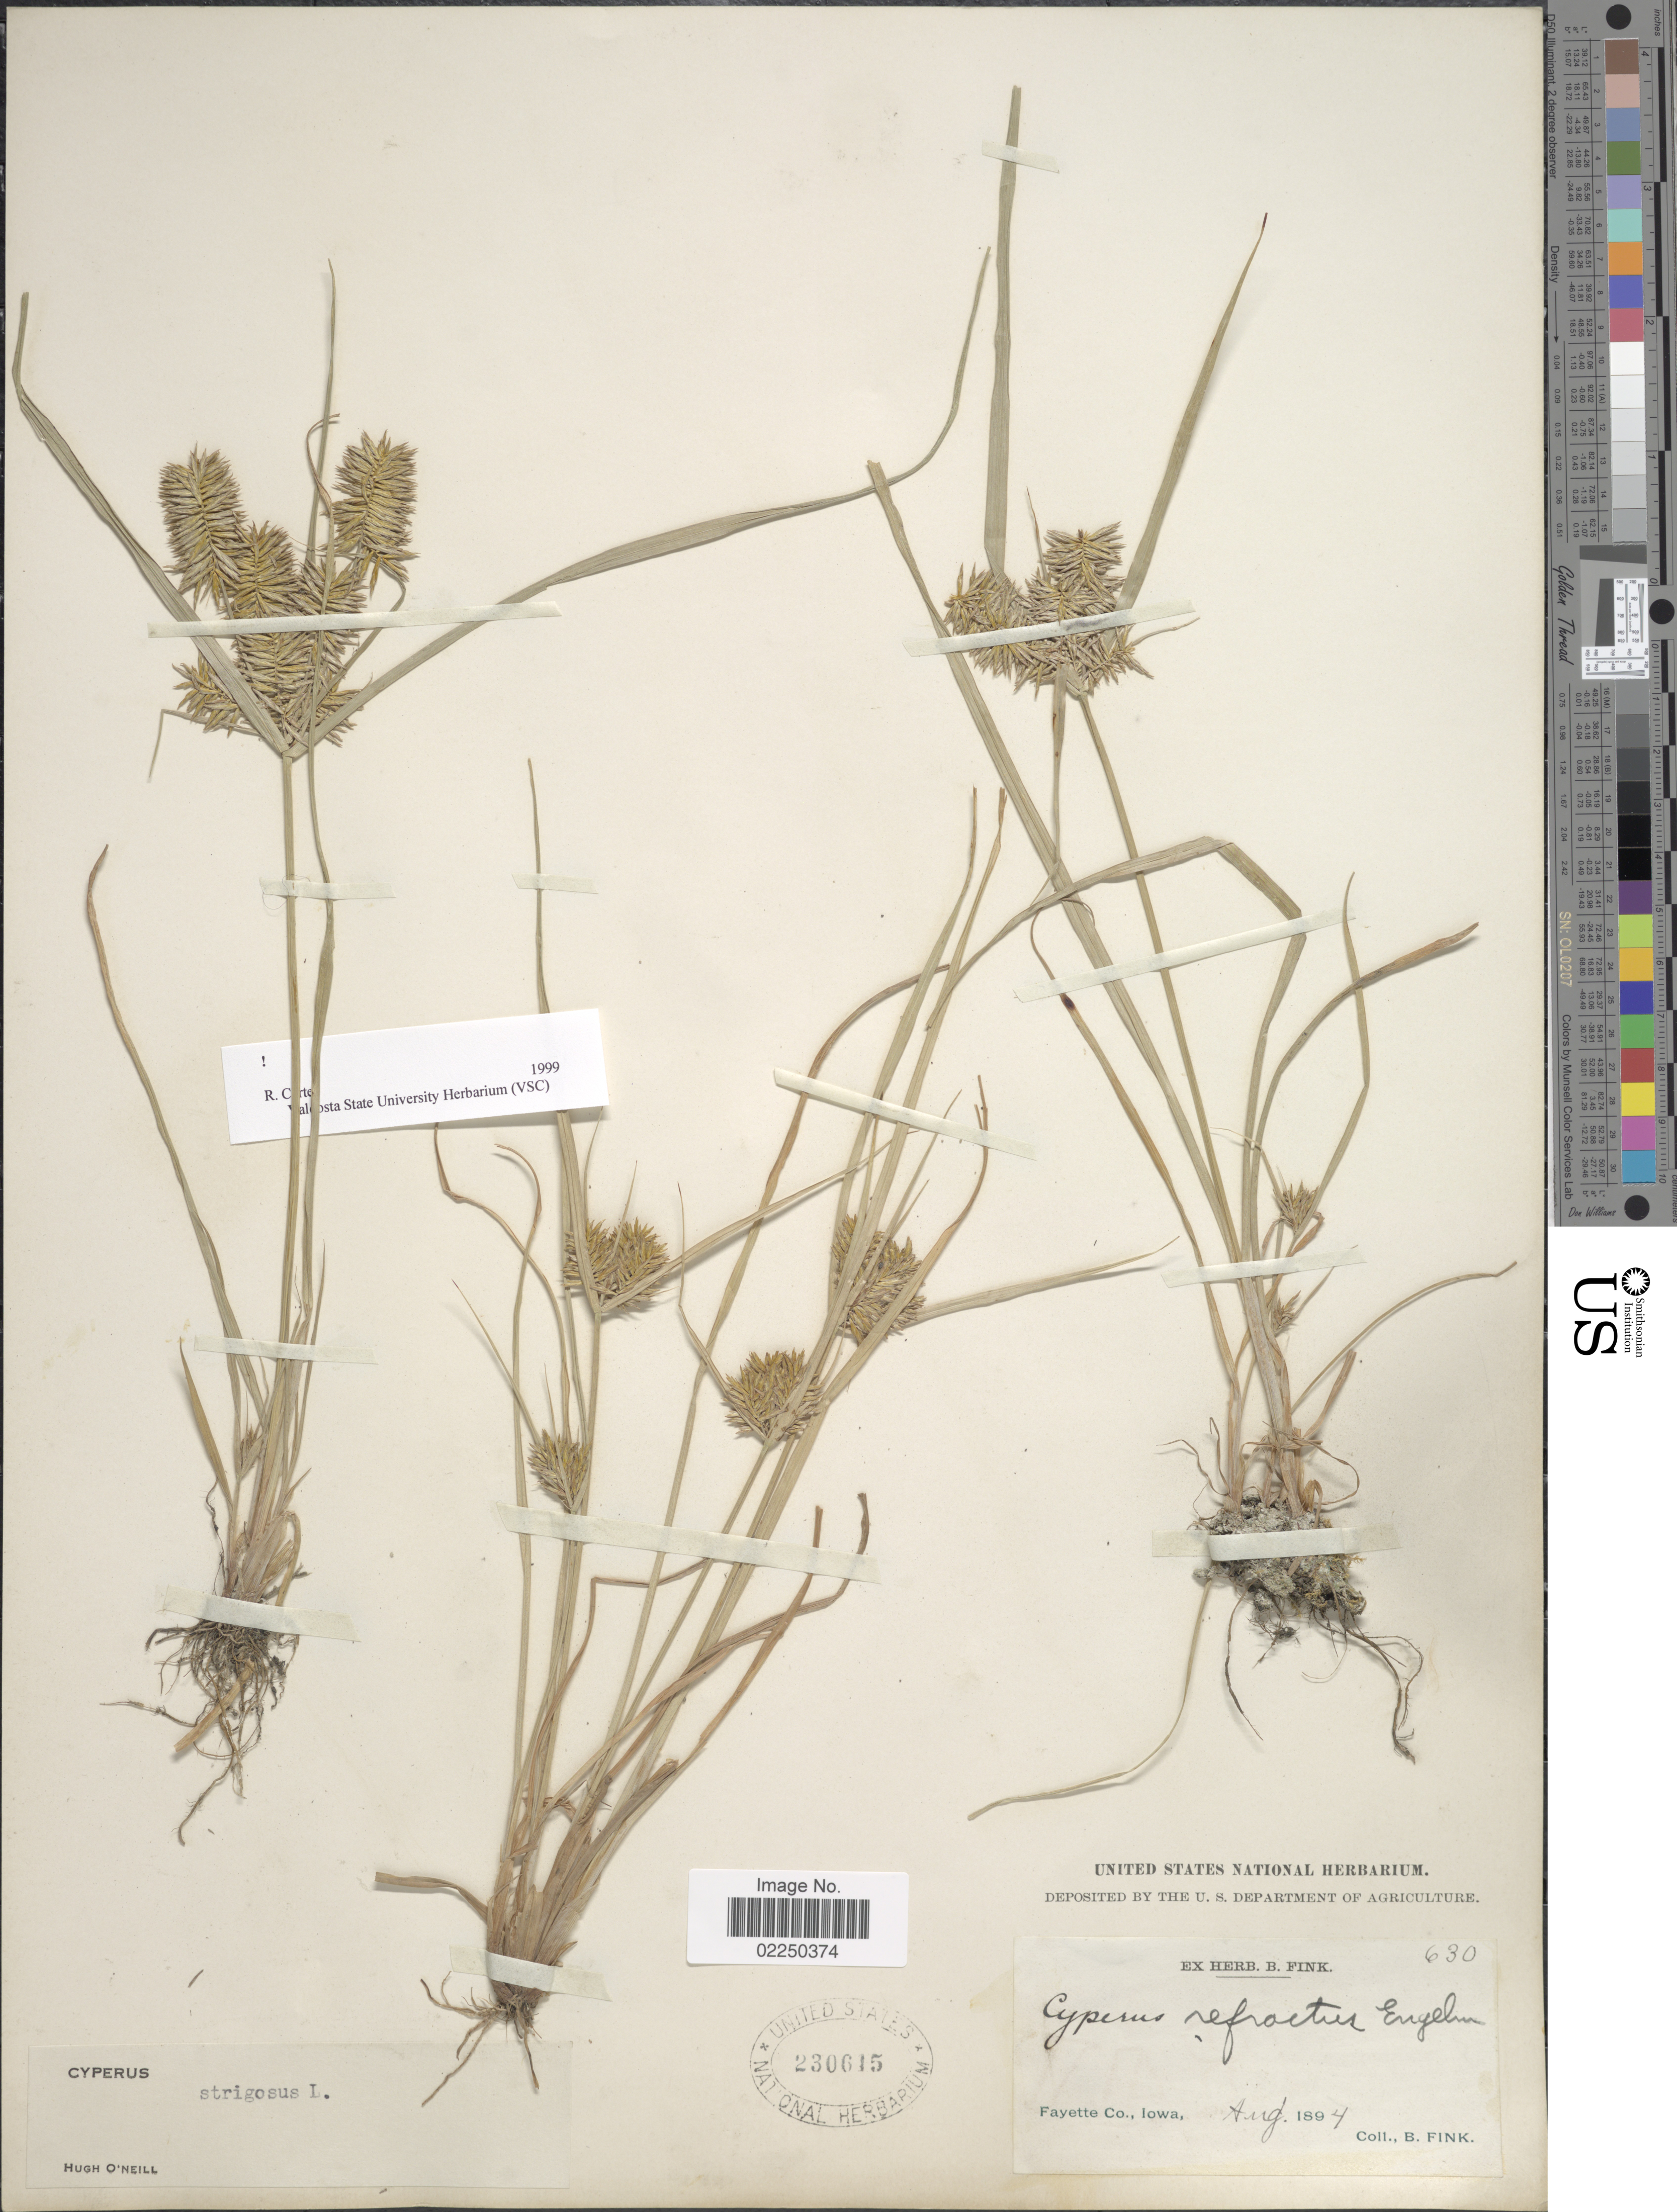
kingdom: Plantae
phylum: Tracheophyta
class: Liliopsida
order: Poales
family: Cyperaceae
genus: Cyperus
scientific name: Cyperus strigosus L.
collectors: B. Fink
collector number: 630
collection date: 1894-08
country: United States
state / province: Iowa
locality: Fayette Co.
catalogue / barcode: US 230615